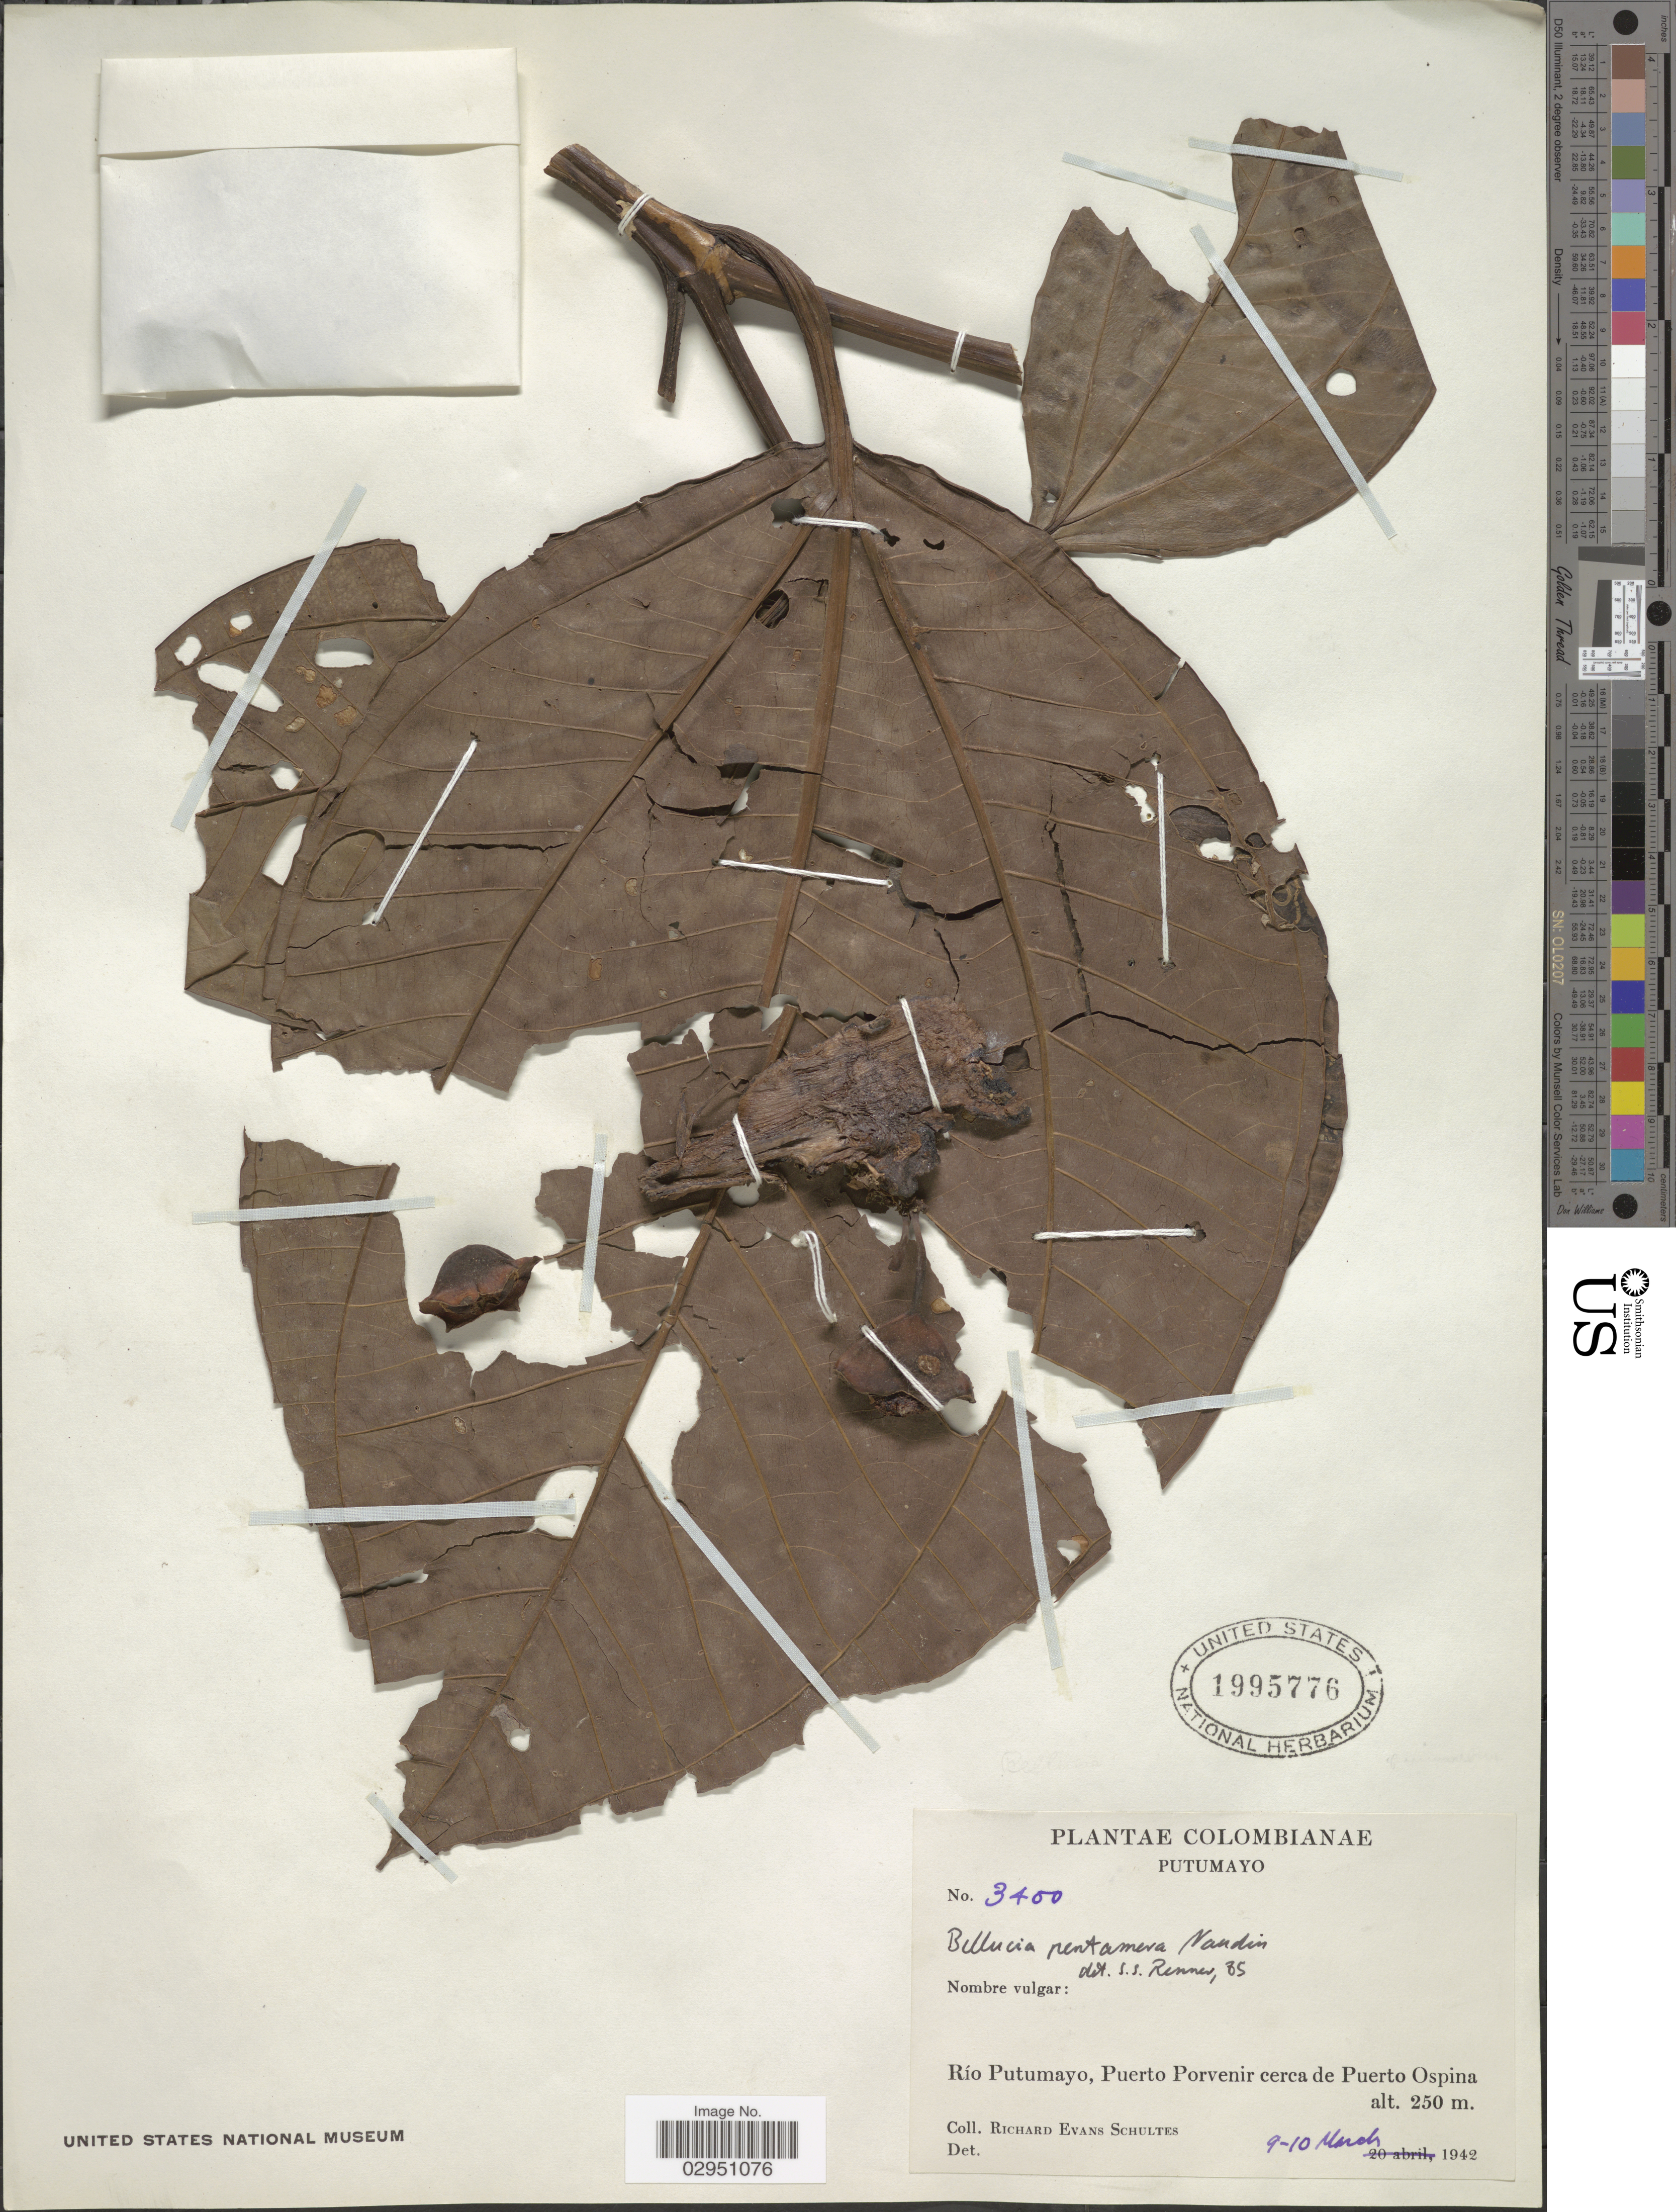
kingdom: Plantae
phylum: Tracheophyta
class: Magnoliopsida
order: Myrtales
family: Melastomataceae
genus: Bellucia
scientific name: Bellucia pentamera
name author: Naudin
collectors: R. E. Schultes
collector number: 3400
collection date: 1942-03-09/1942-03-10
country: Colombia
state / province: Putumayo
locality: Río Putumayo, Puerto Porvenir cerca de Puerto Ospina.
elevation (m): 250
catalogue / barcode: US 1995776